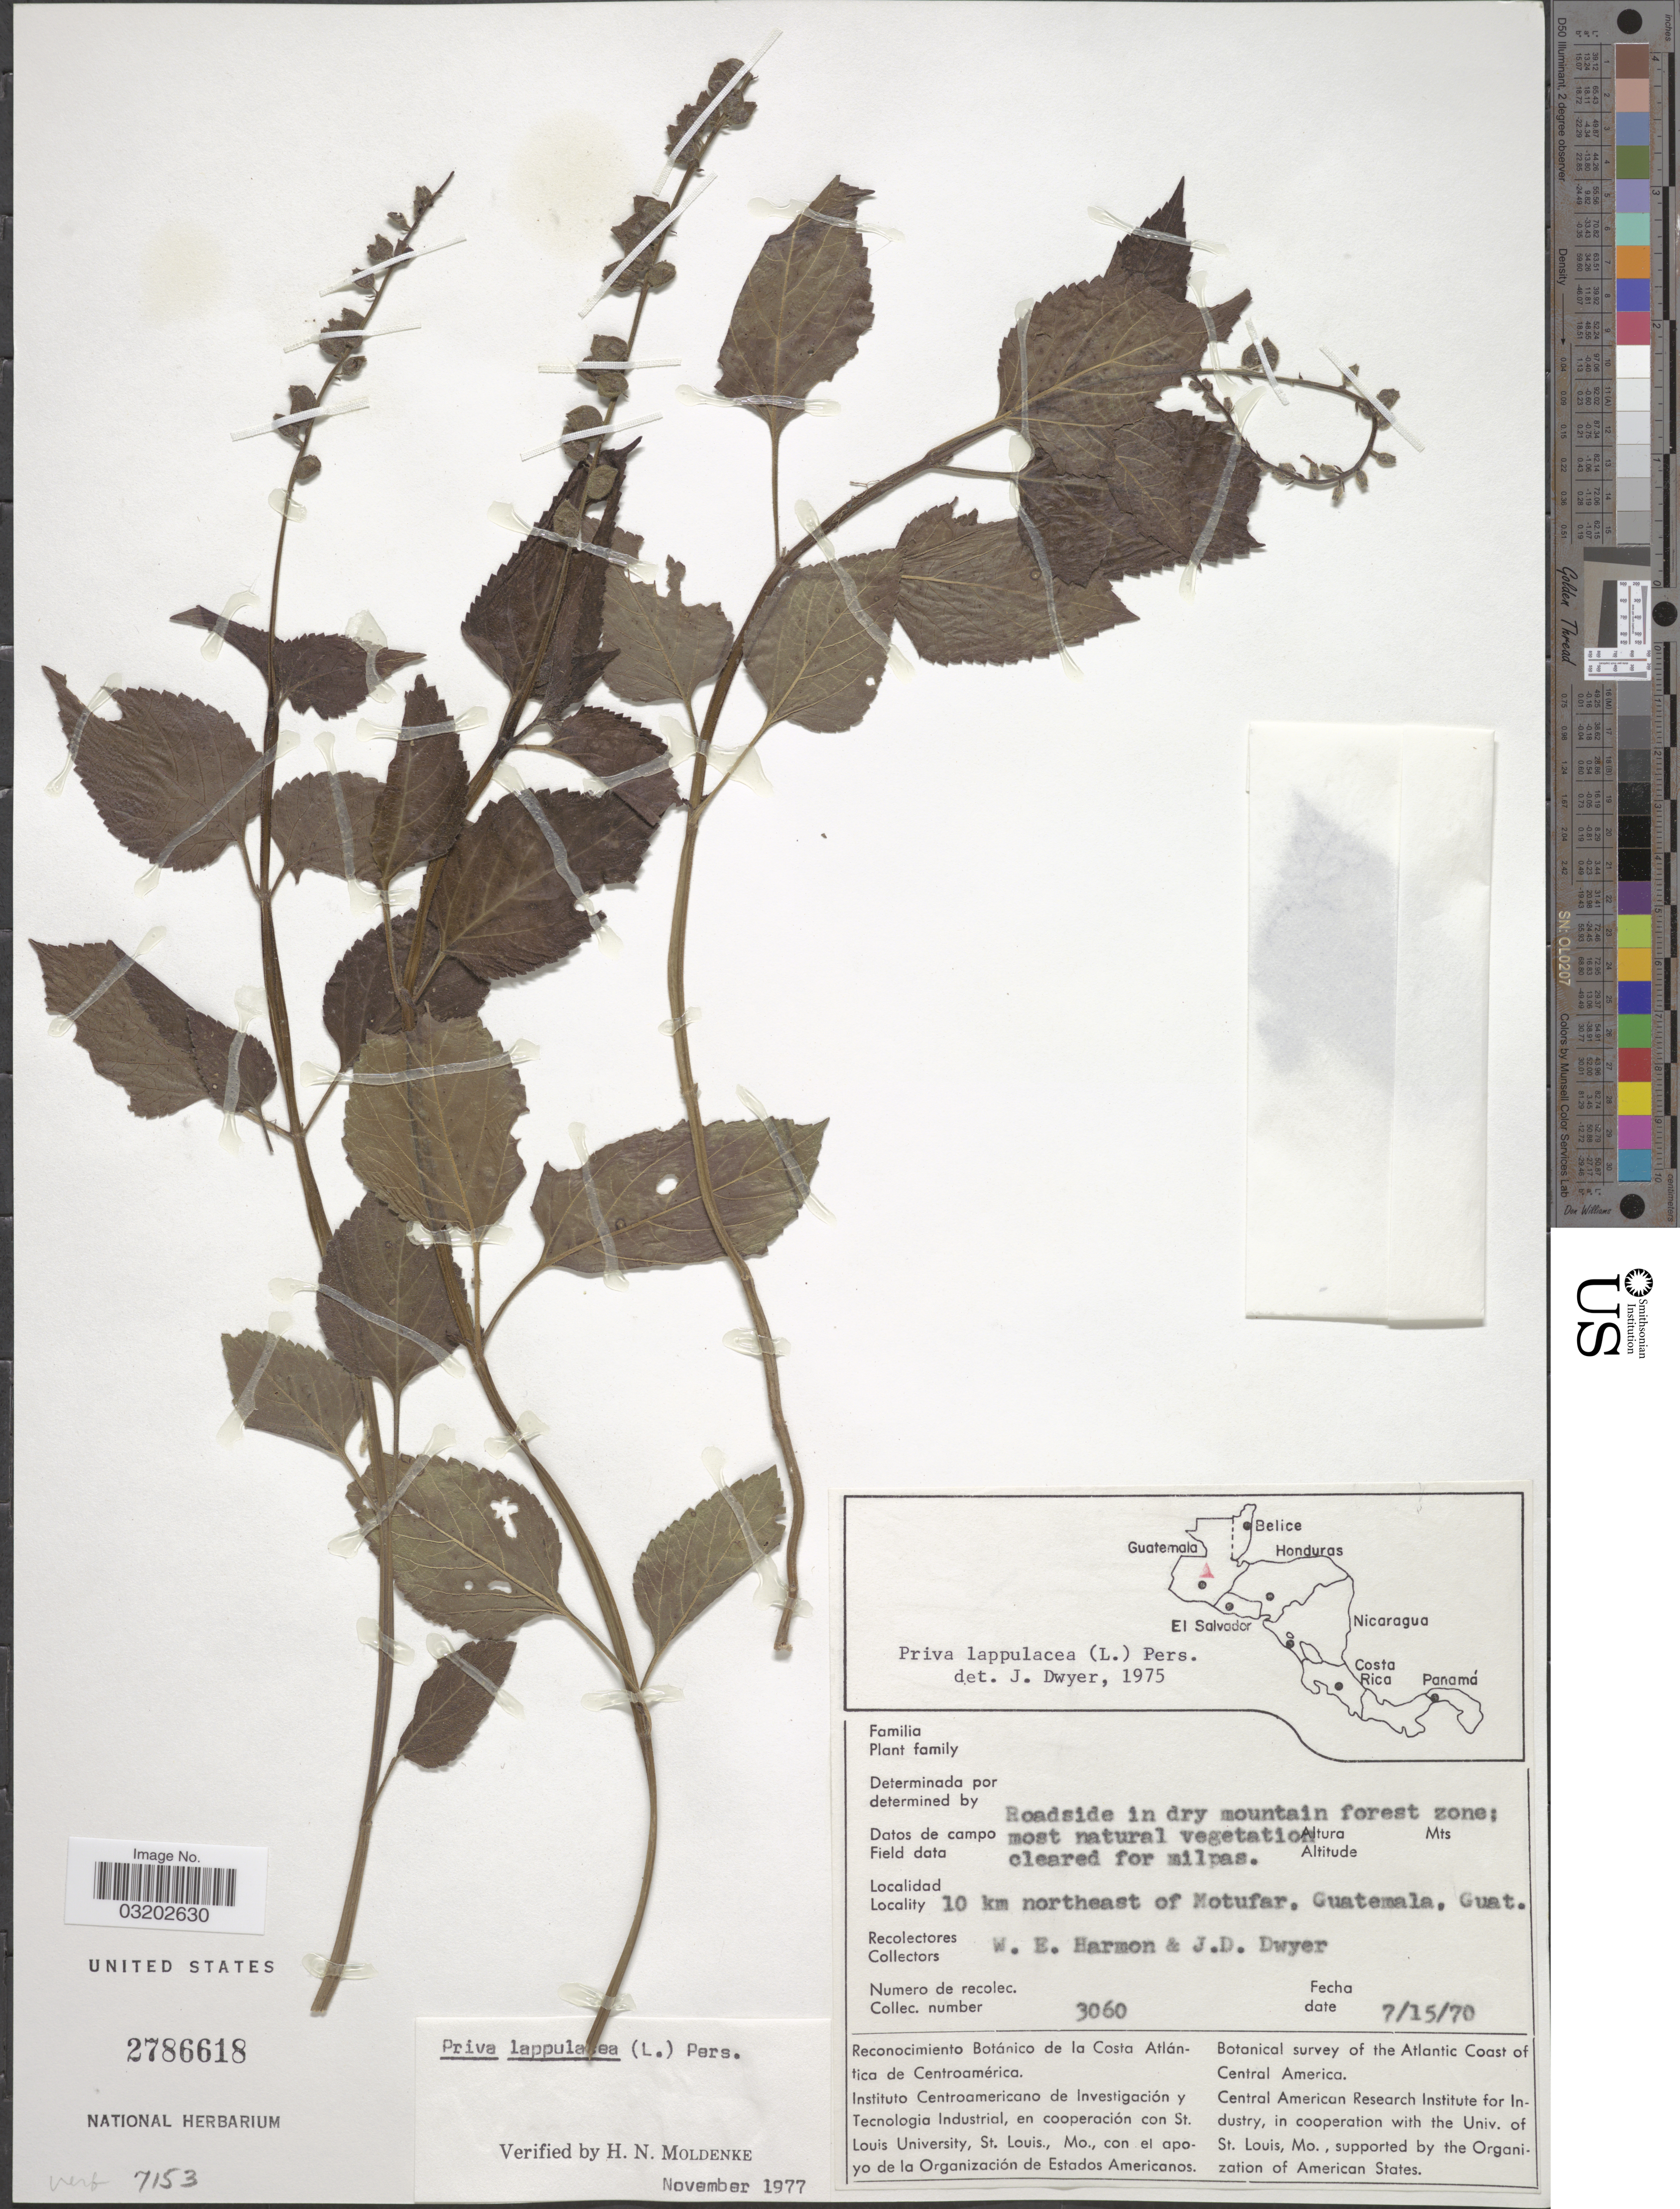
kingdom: Plantae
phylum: Tracheophyta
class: Magnoliopsida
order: Lamiales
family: Verbenaceae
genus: Priva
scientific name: Priva lappulacea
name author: (L.) Pers.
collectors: W. E. Harmon & J. D. Dwyer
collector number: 3060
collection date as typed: Transcribed d/m/y: 15/7/70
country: Guatemala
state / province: Guatemala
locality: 10 km northeast of Motufar.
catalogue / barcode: US 2786618